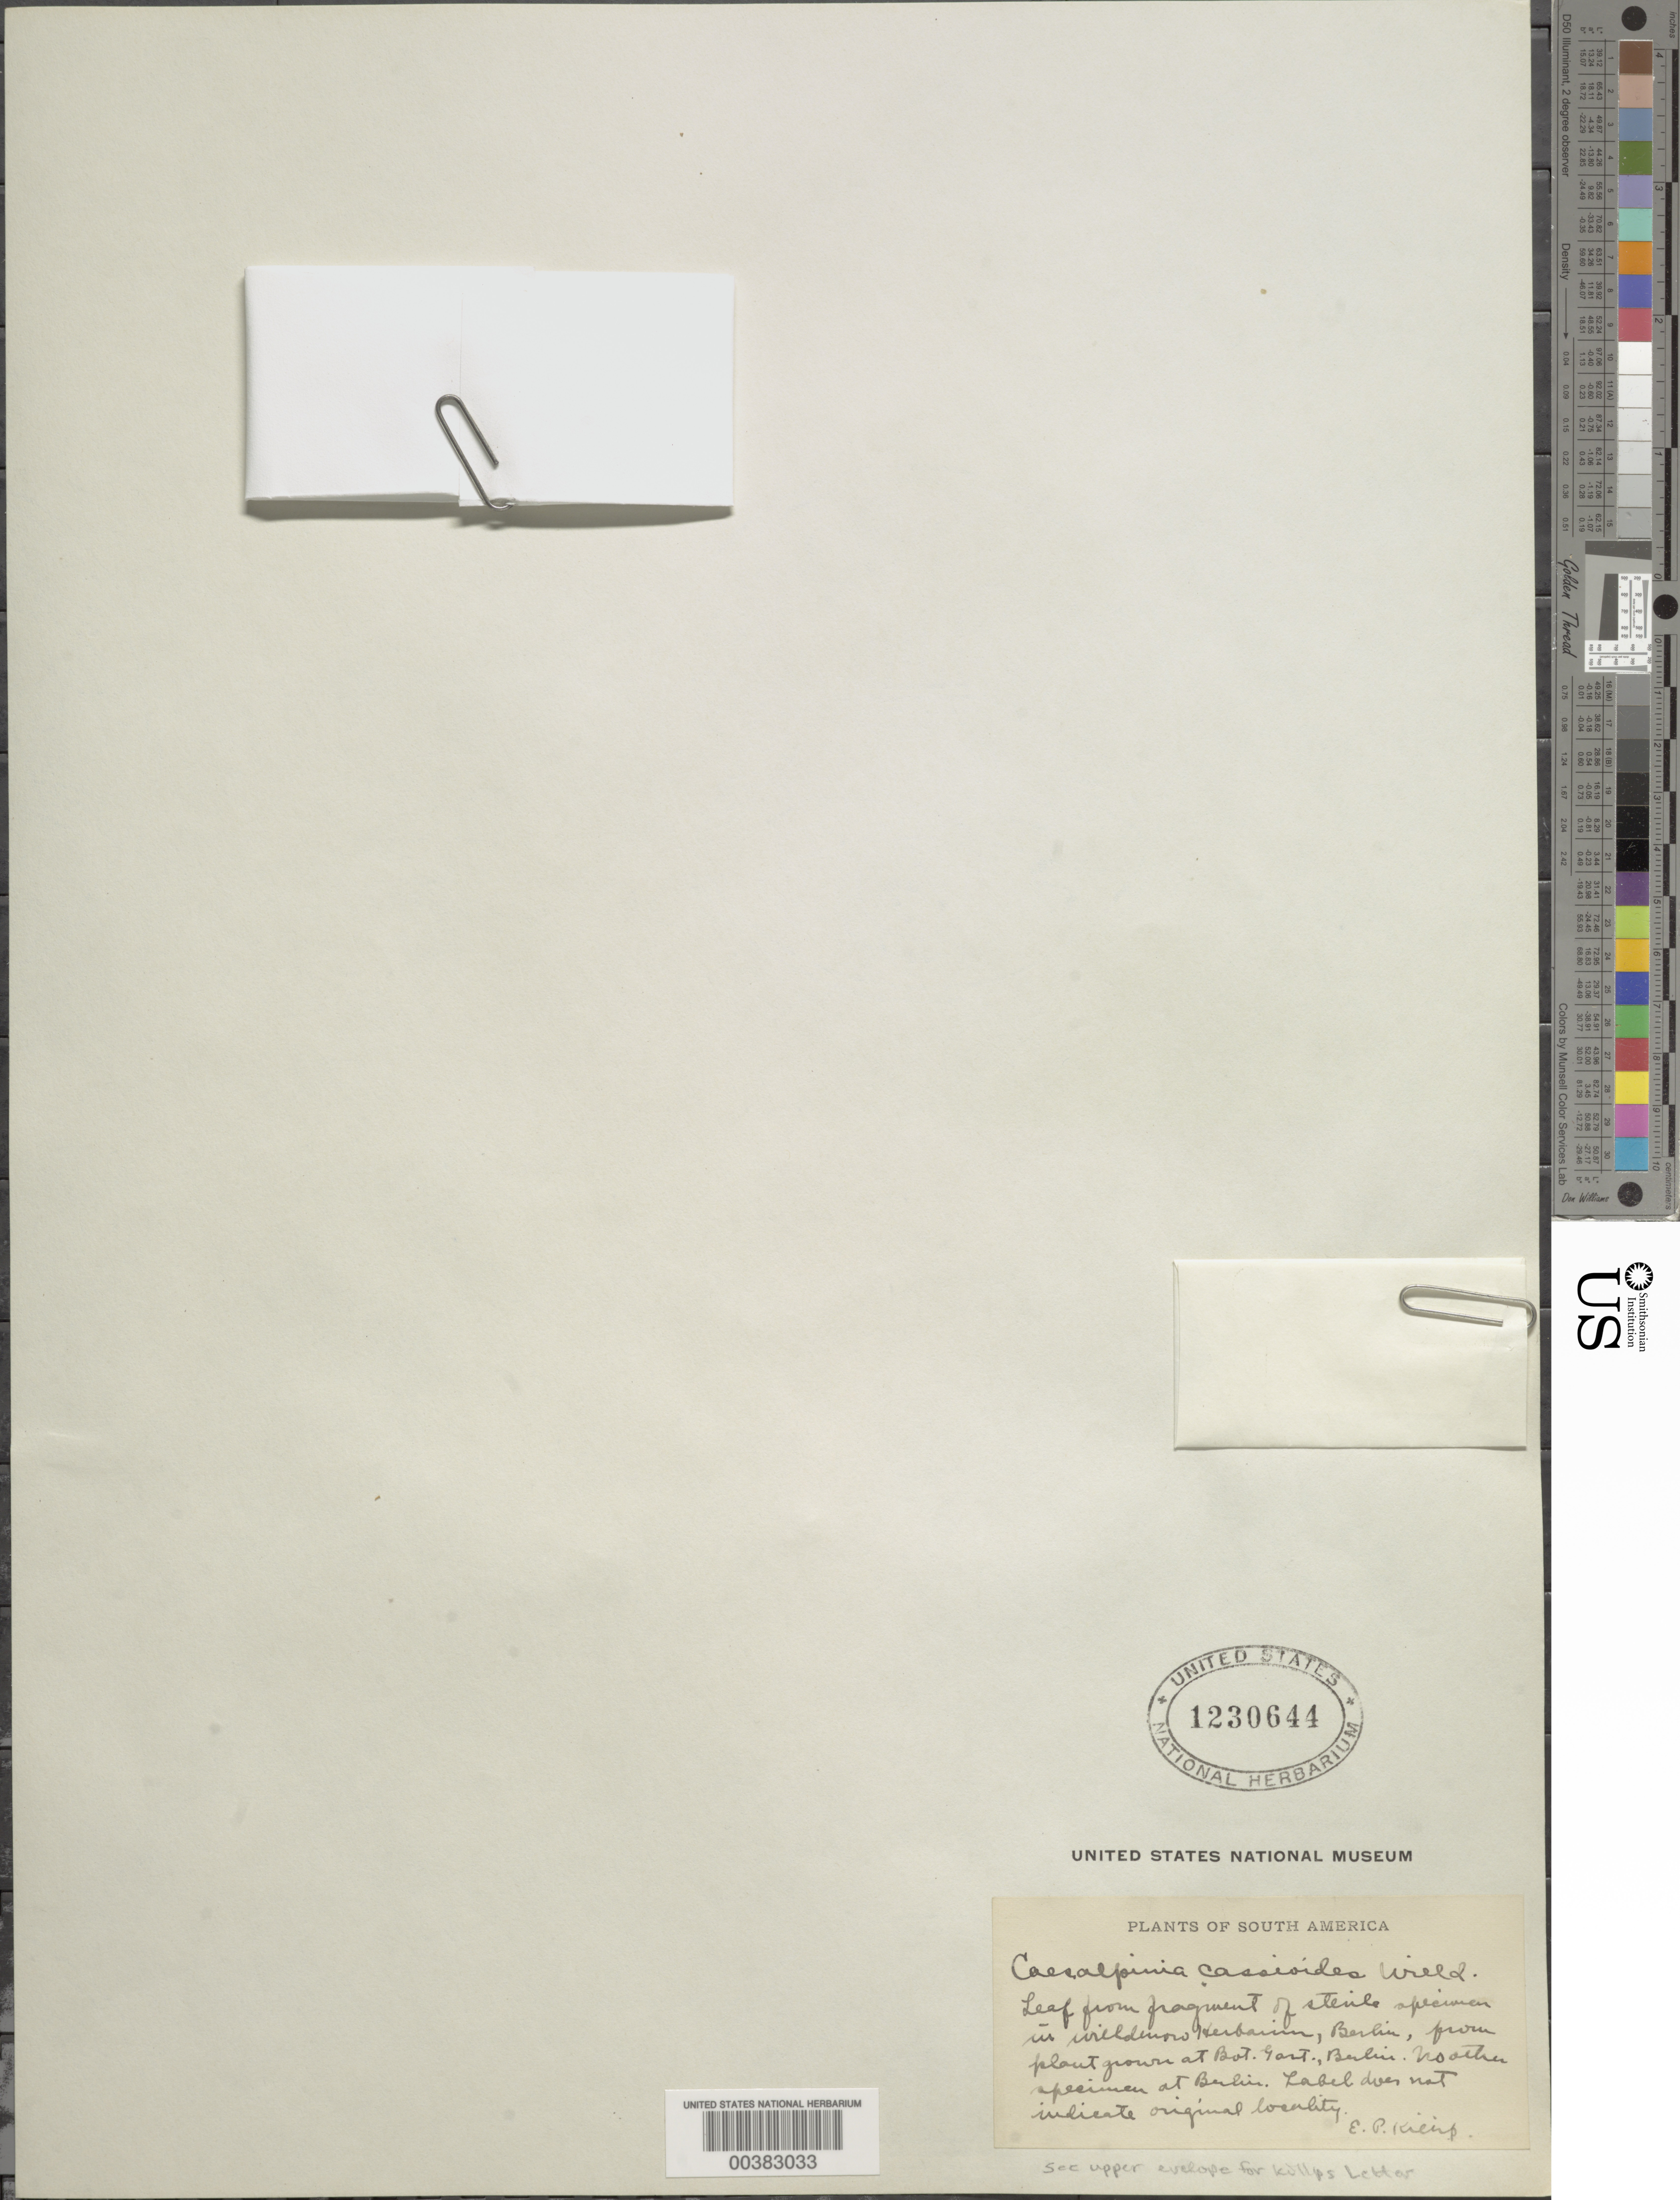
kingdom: Plantae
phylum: Tracheophyta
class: Magnoliopsida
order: Fabales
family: Fabaceae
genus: Caesalpinia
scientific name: Caesalpinia cassioides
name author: Willd.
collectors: W. Weingart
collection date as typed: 09 Apr 1914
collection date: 1914-04-09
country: Germany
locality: Gorgenthal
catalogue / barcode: US 1230644